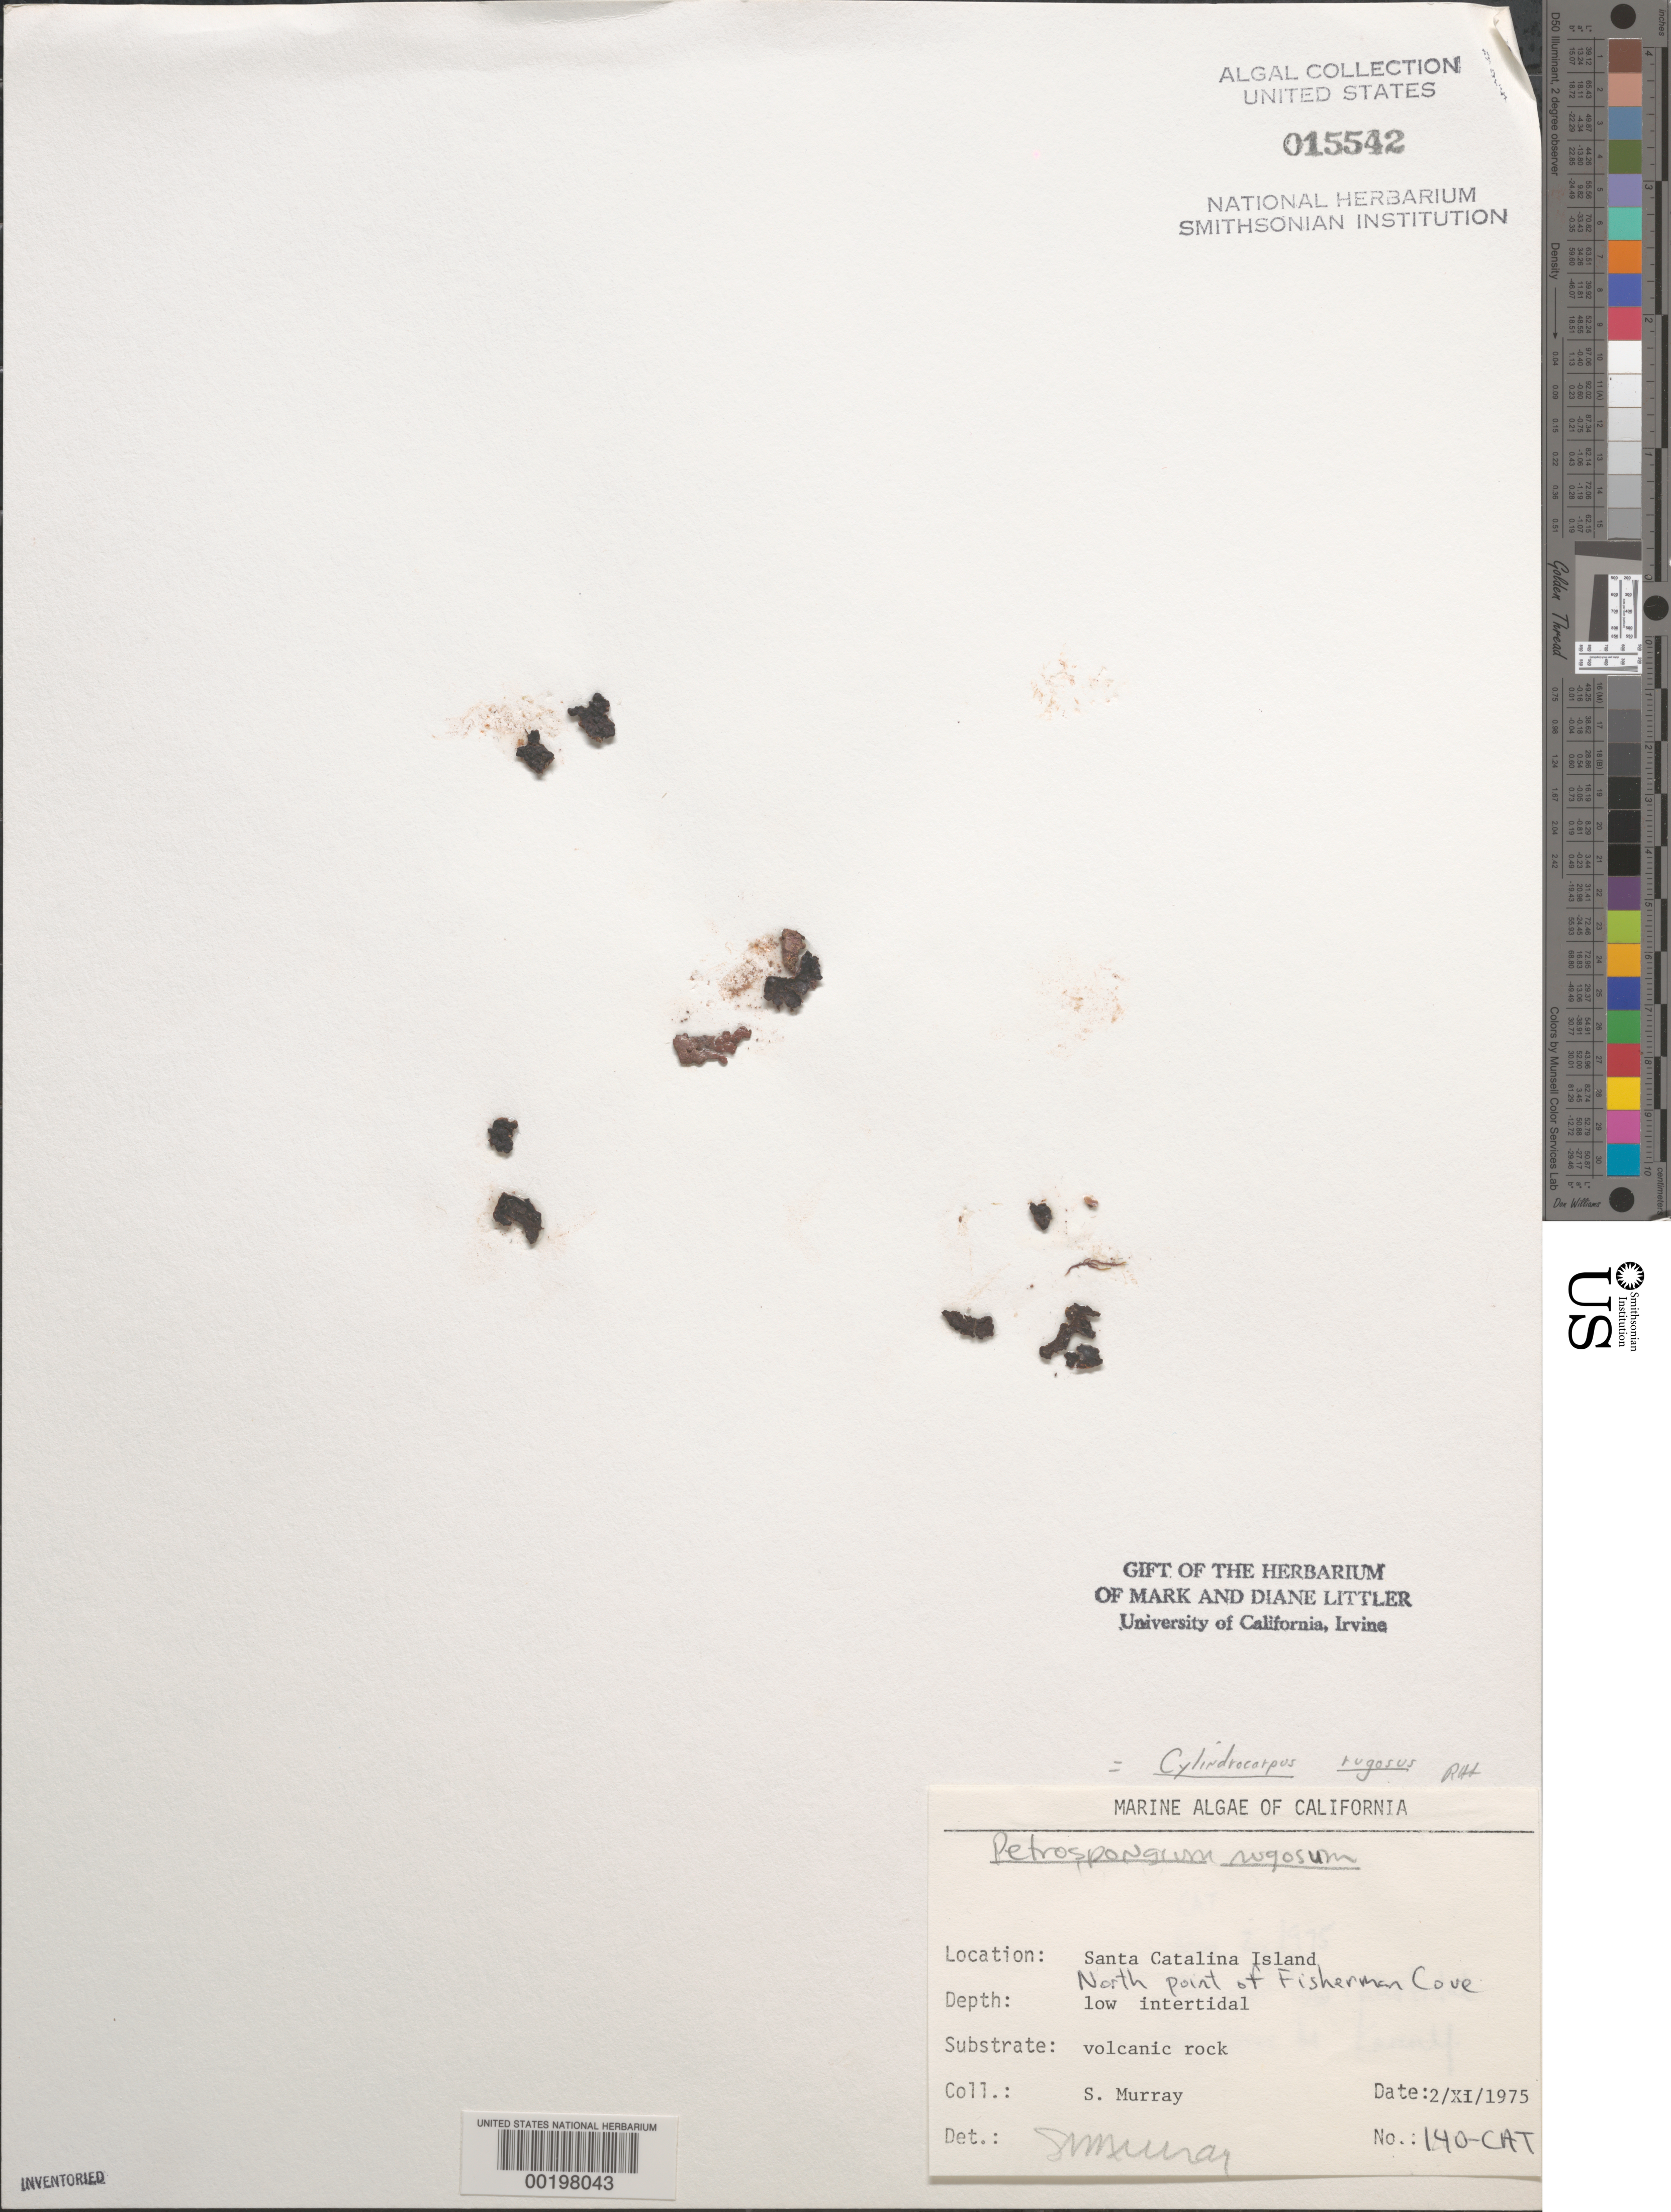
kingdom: Chromista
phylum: Ochrophyta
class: Phaeophyceae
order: Ectocarpales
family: Petrospongiaceae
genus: Petrospongium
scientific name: Petrospongium rugosum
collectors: S. N. Murray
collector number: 140-cat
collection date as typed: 02 Nov 1975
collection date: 1975-11-02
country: United States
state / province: California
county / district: Los Angeles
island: Santa Catalina Island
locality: Fisherman Cove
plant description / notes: BLM-SOCALBIGHT Rocky Intertidal Survey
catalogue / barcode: US 15542